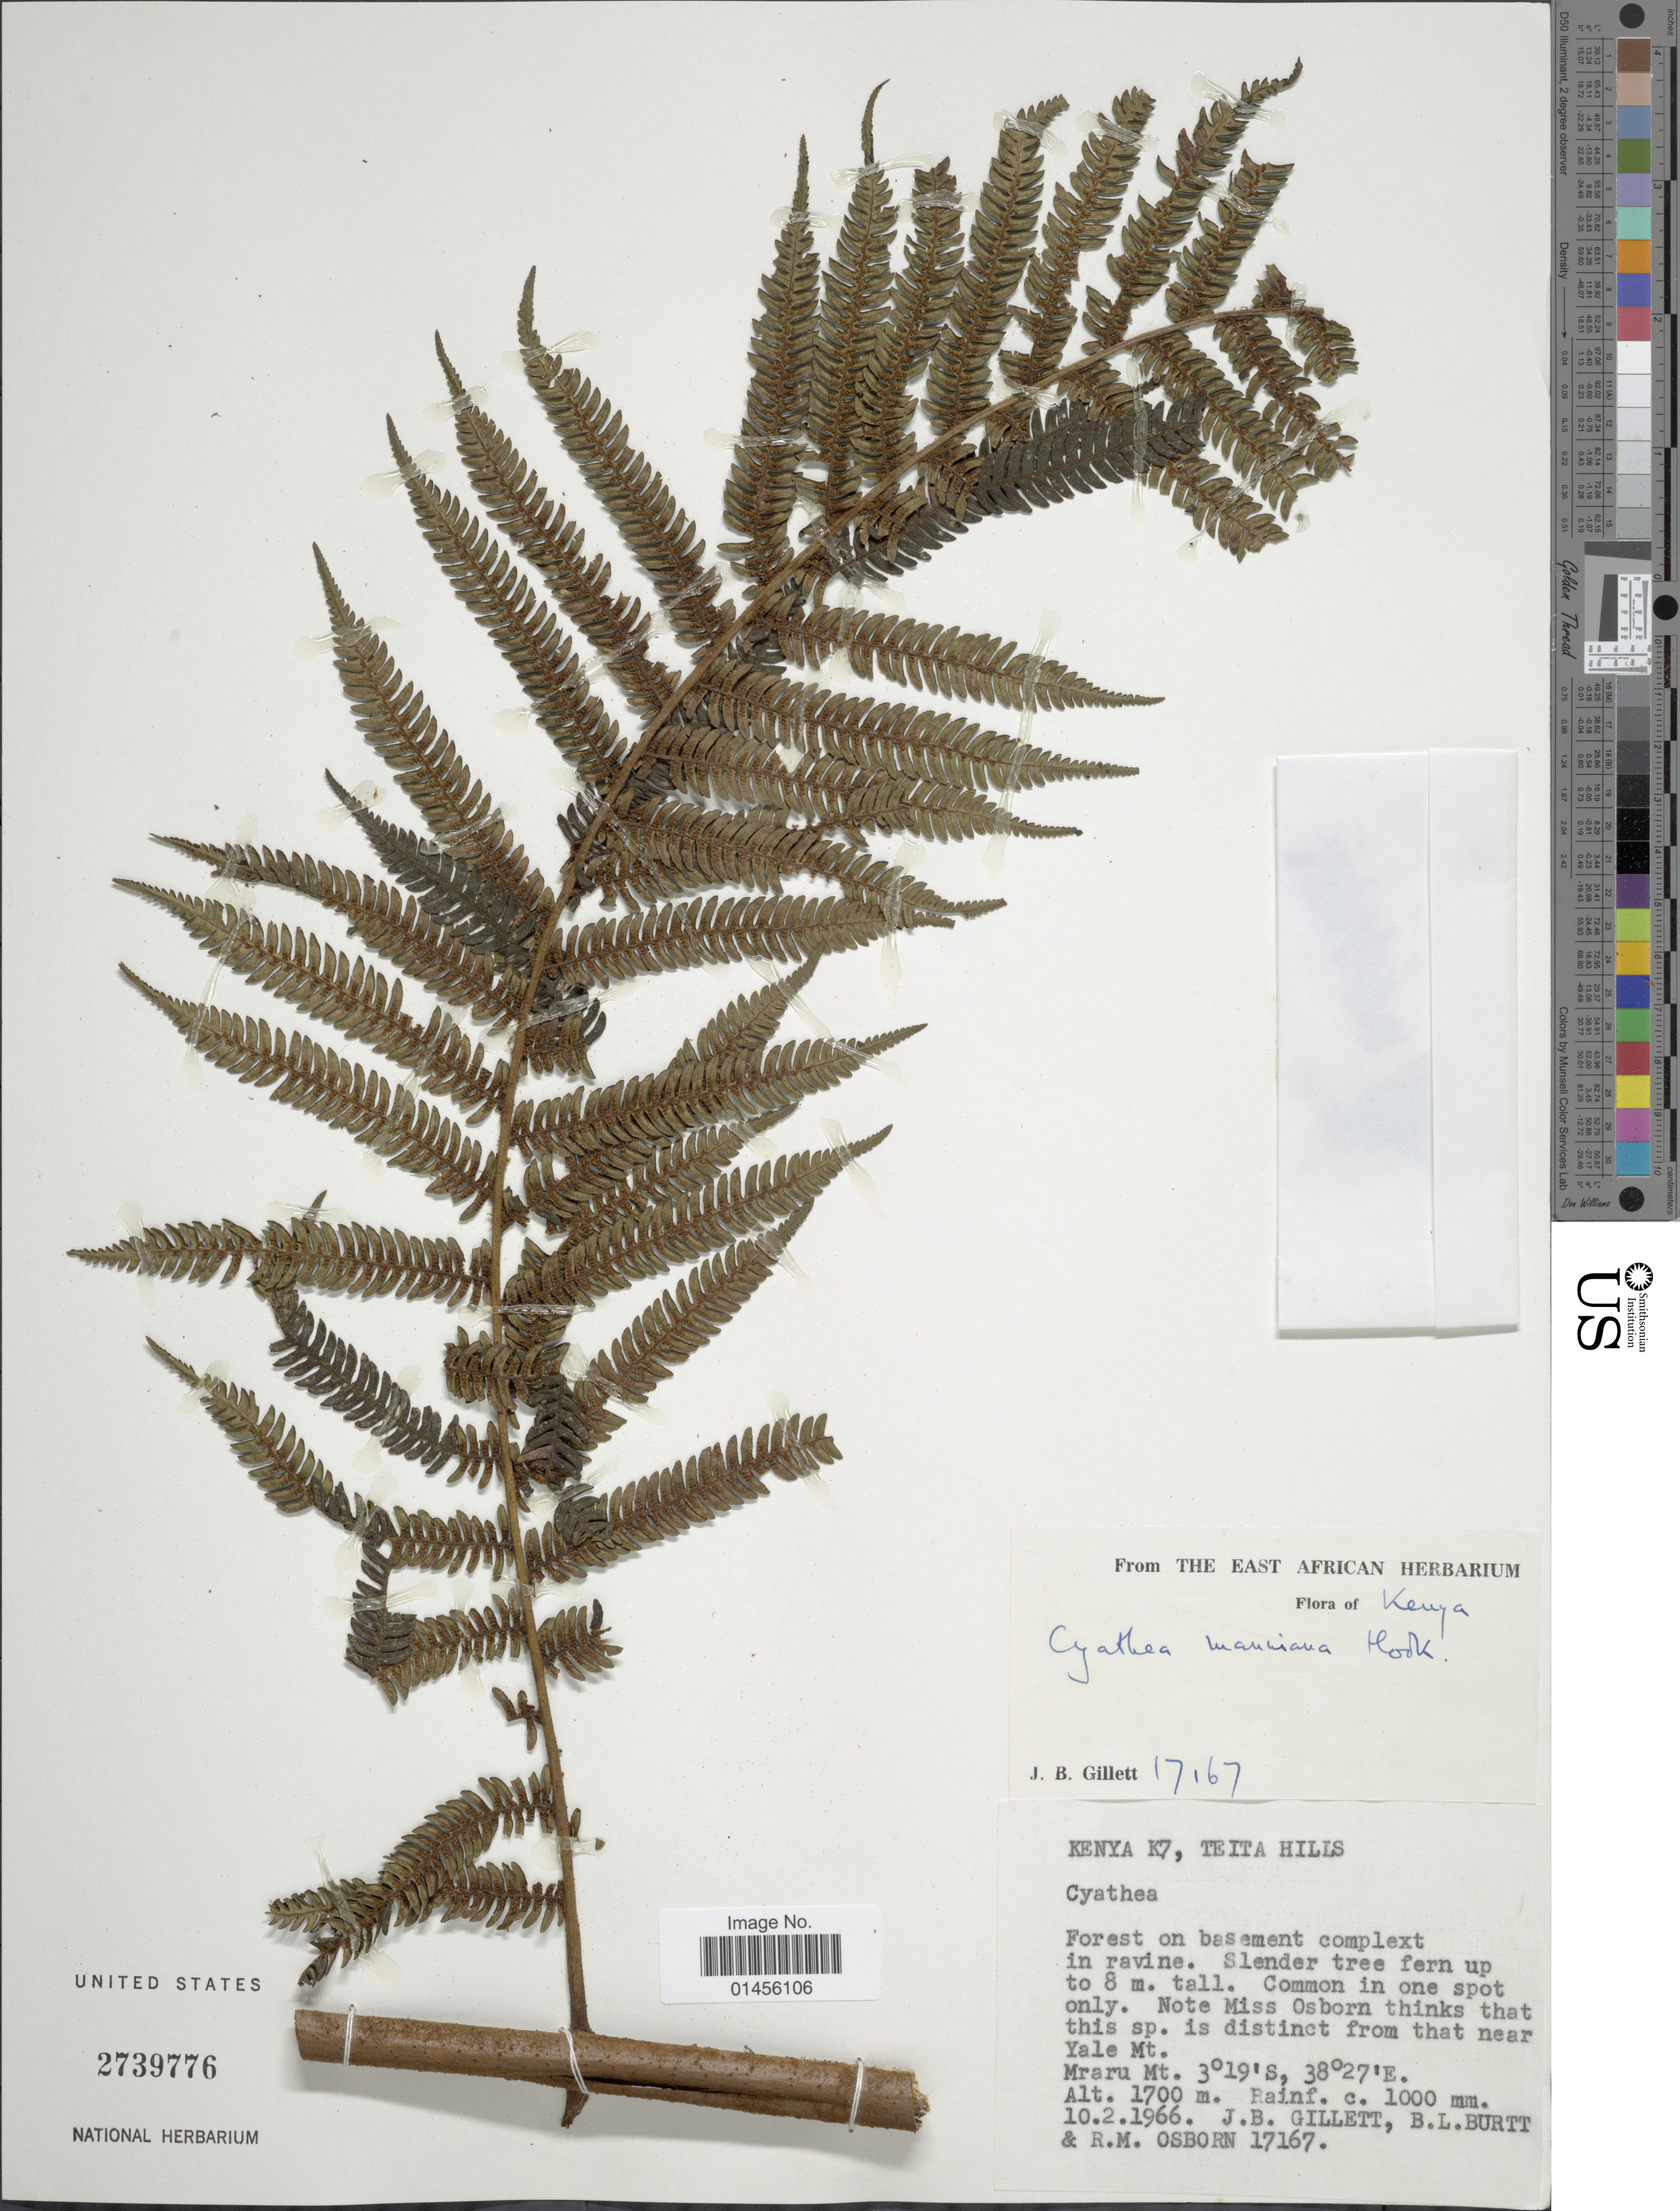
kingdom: Plantae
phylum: Tracheophyta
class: Polypodiopsida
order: Cyatheales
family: Cyatheaceae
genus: Alsophila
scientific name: Alsophila manniana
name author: (Hook.) R.M. Tryon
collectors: J. B. Gillett, B. L. Burtt & R. Osborn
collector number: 17167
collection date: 1966-02-10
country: Kenya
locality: Teita Hills, Note Miss Osborn thinks that this sp i disticnt from that near yale Mt, Mraru Mt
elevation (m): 1000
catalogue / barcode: US 2739776